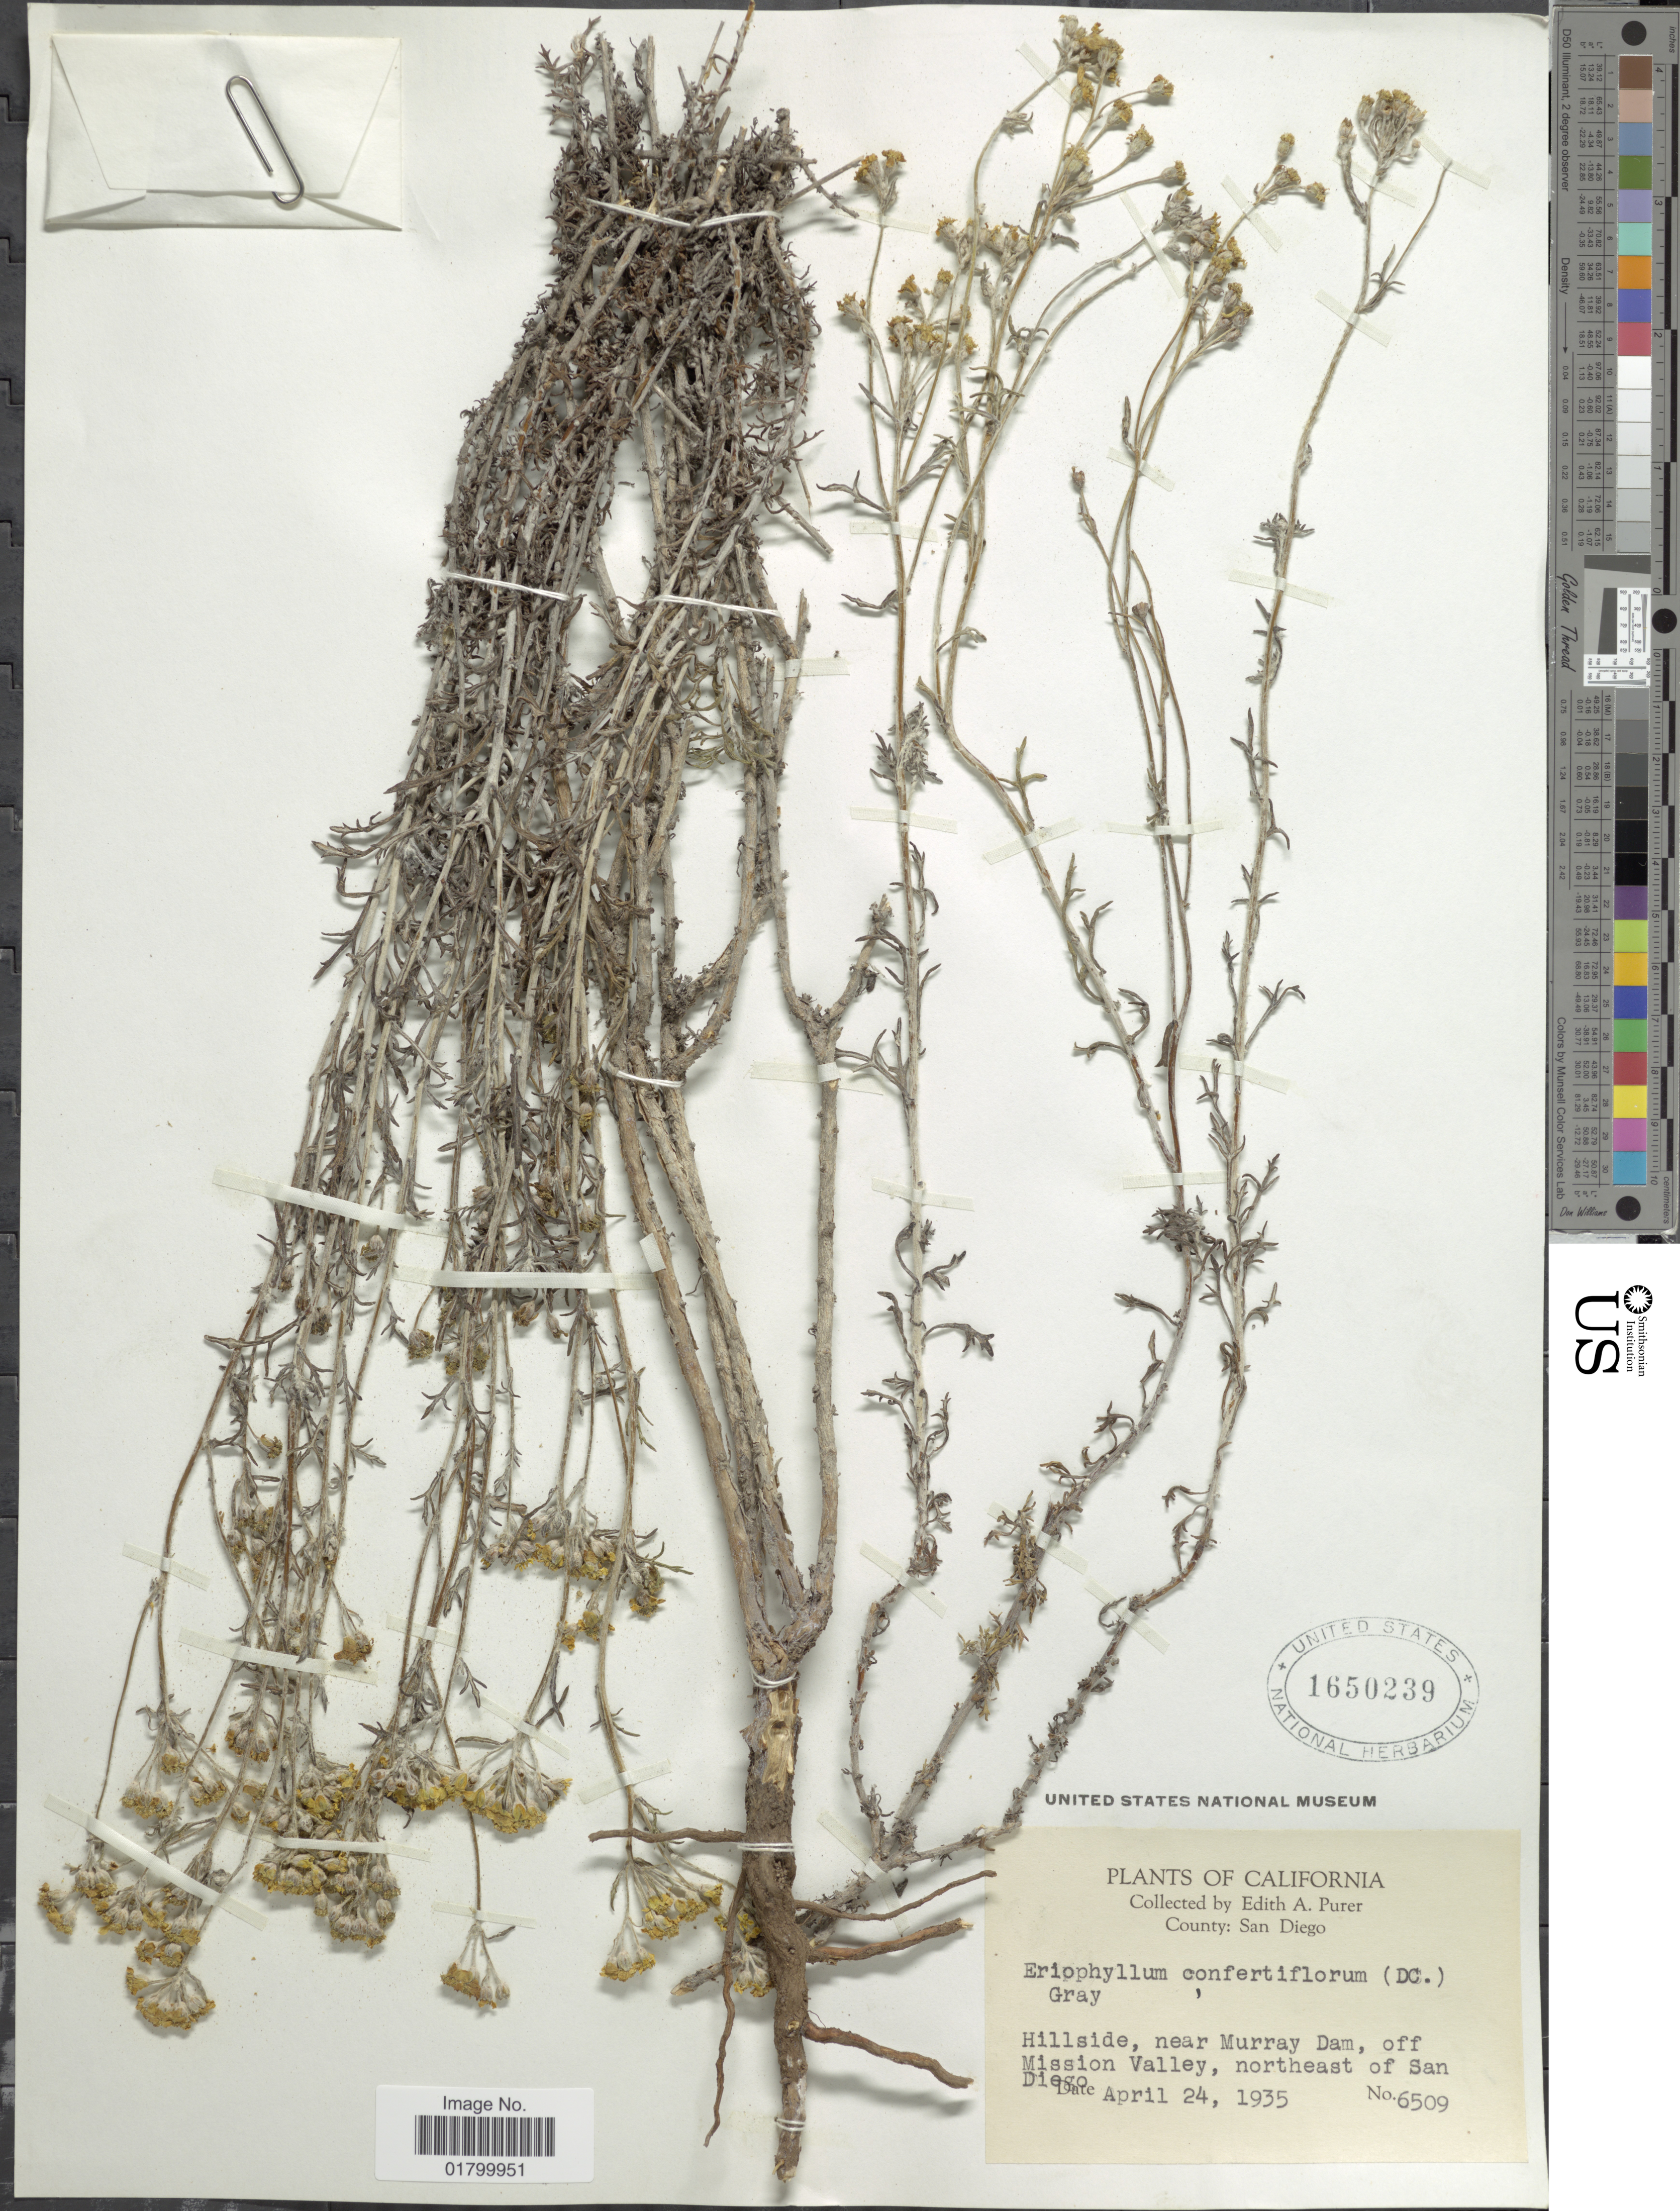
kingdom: Plantae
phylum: Tracheophyta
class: Magnoliopsida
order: Asterales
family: Asteraceae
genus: Eriophyllum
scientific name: Eriophyllum confertiflorum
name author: (DC.) A. Gray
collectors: E. Purer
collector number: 6509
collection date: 1935-04-24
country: United States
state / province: California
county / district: San Diego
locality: County: San Diego, Hillside, near Murray Dam, off Mission Valley, northeast of San Diego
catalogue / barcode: US 1650239